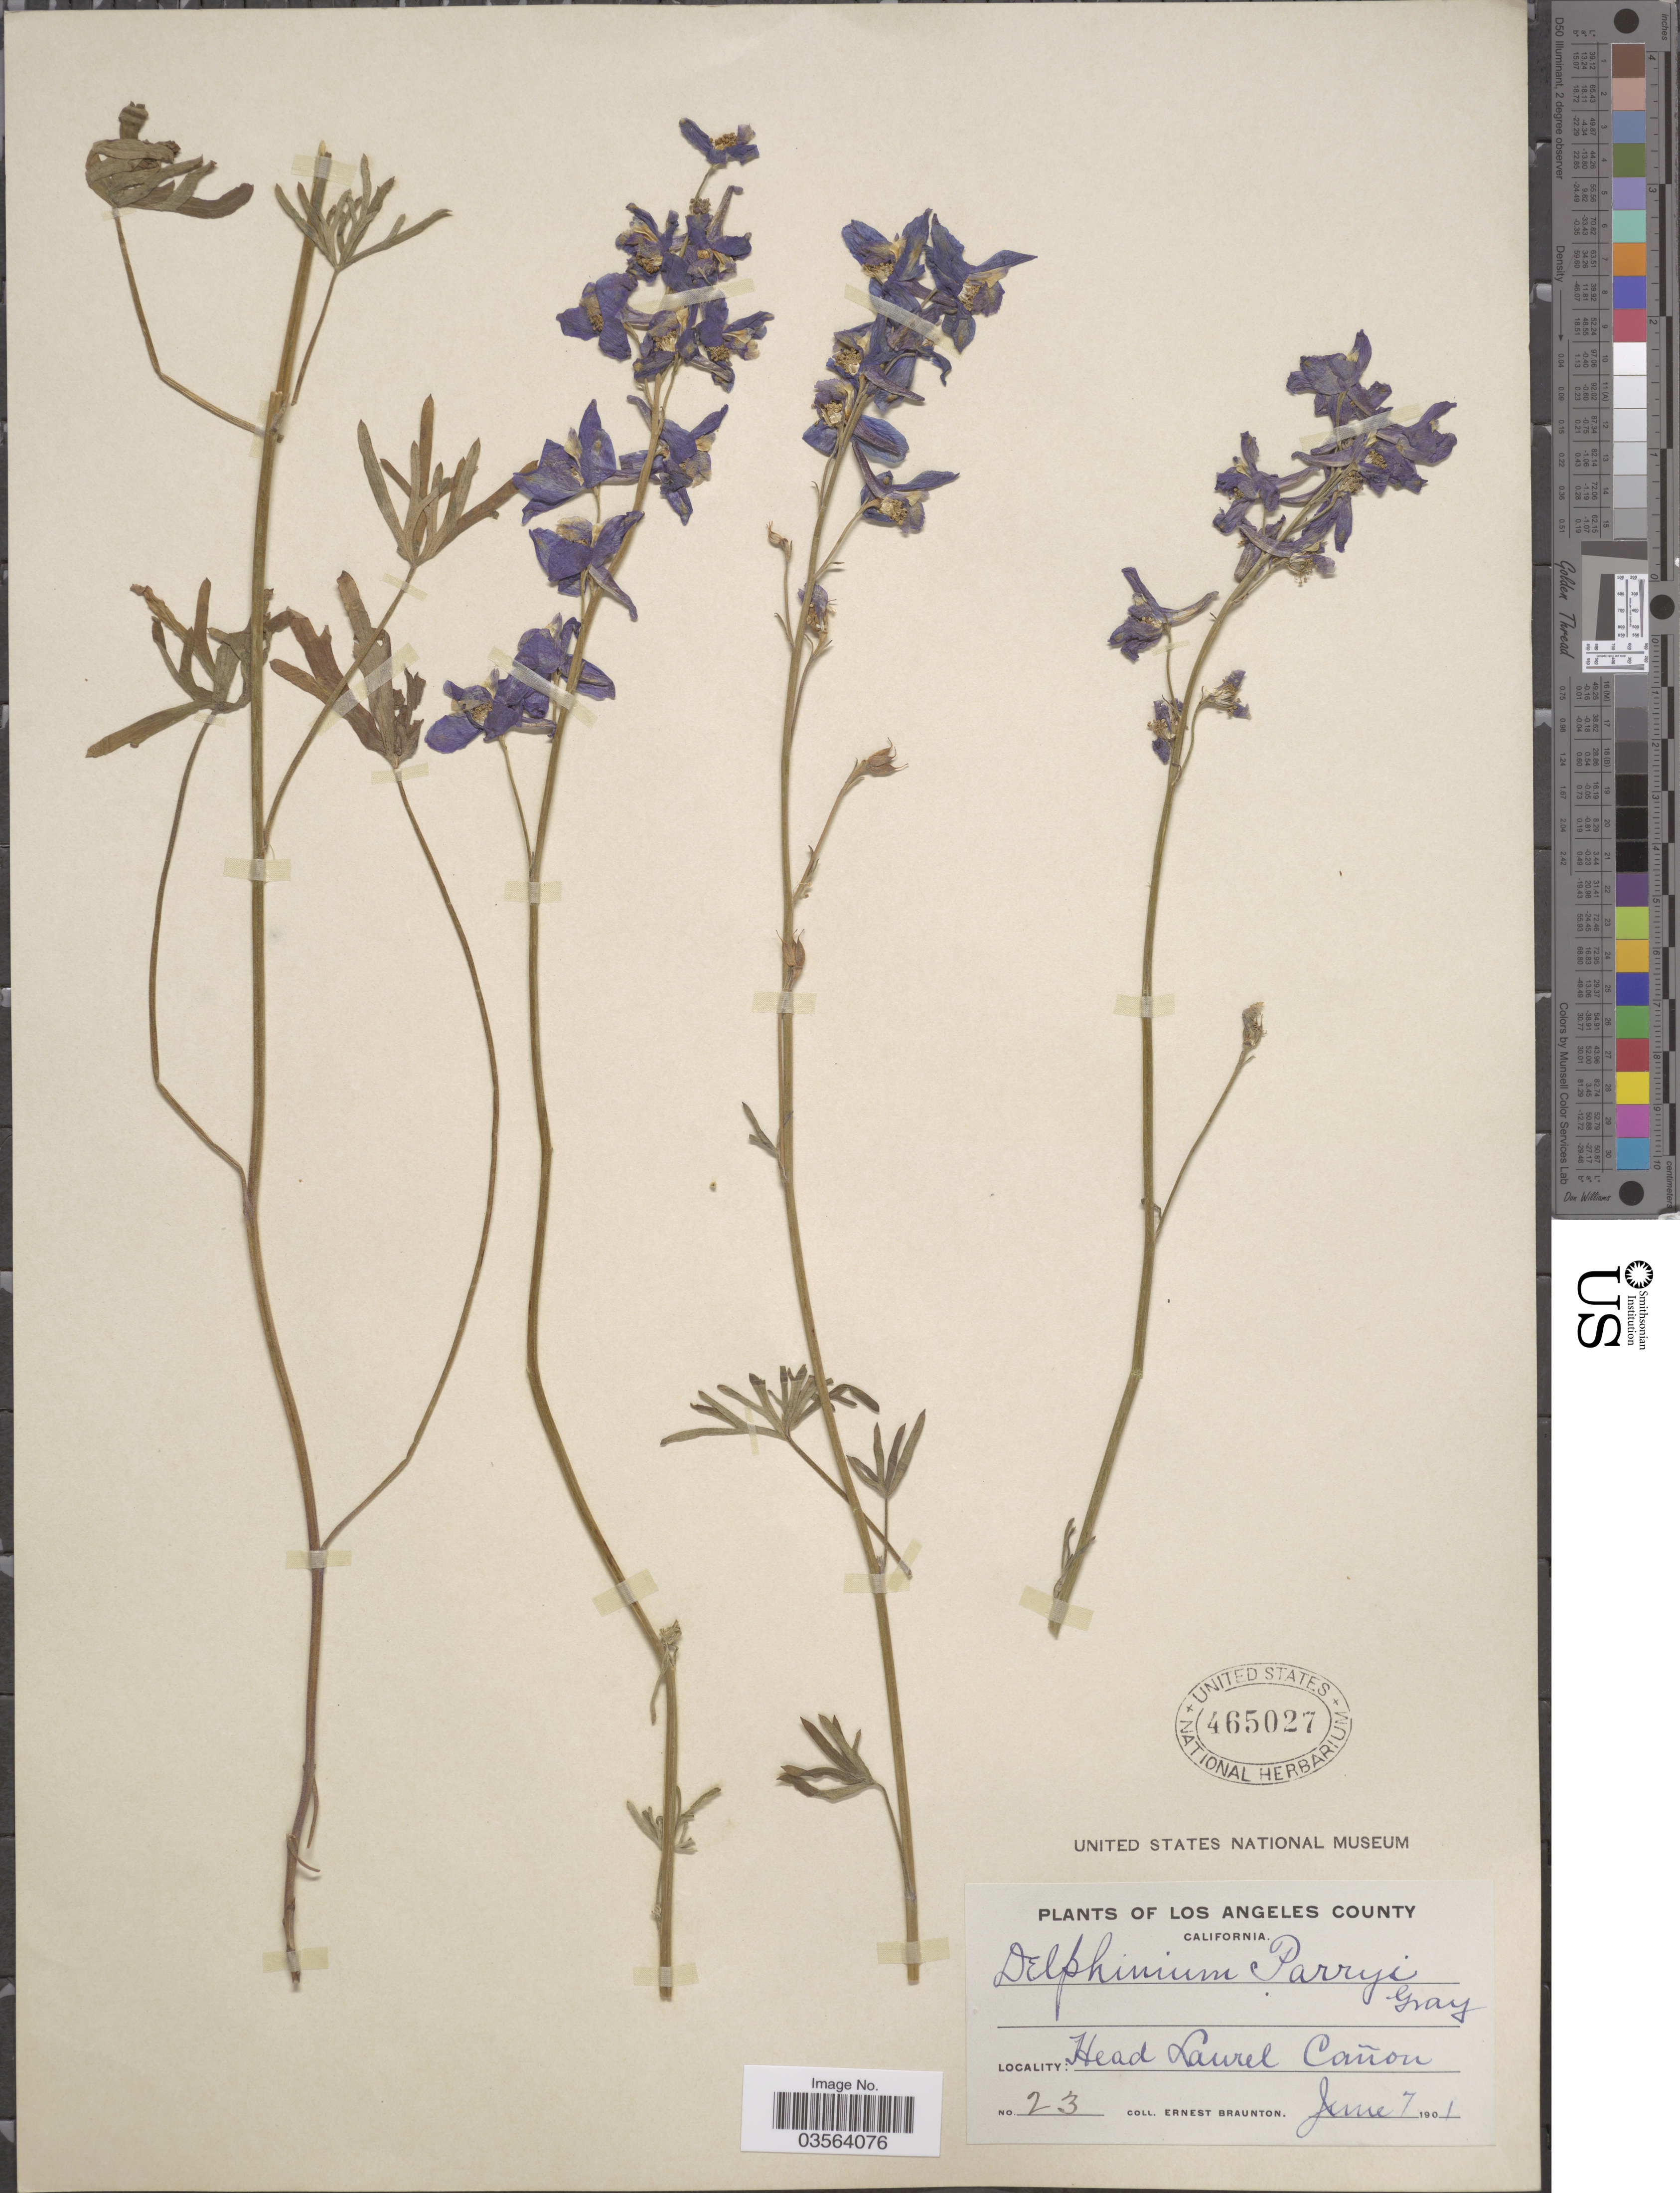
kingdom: Plantae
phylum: Tracheophyta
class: Magnoliopsida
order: Ranunculales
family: Ranunculaceae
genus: Delphinium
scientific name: Delphinium parryi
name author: A. Gray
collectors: E. Braunton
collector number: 23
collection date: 1901-06-07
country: United States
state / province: California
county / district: Los Angeles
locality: Los Angeles County. Head Laurel Cañon.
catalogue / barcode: US 465027